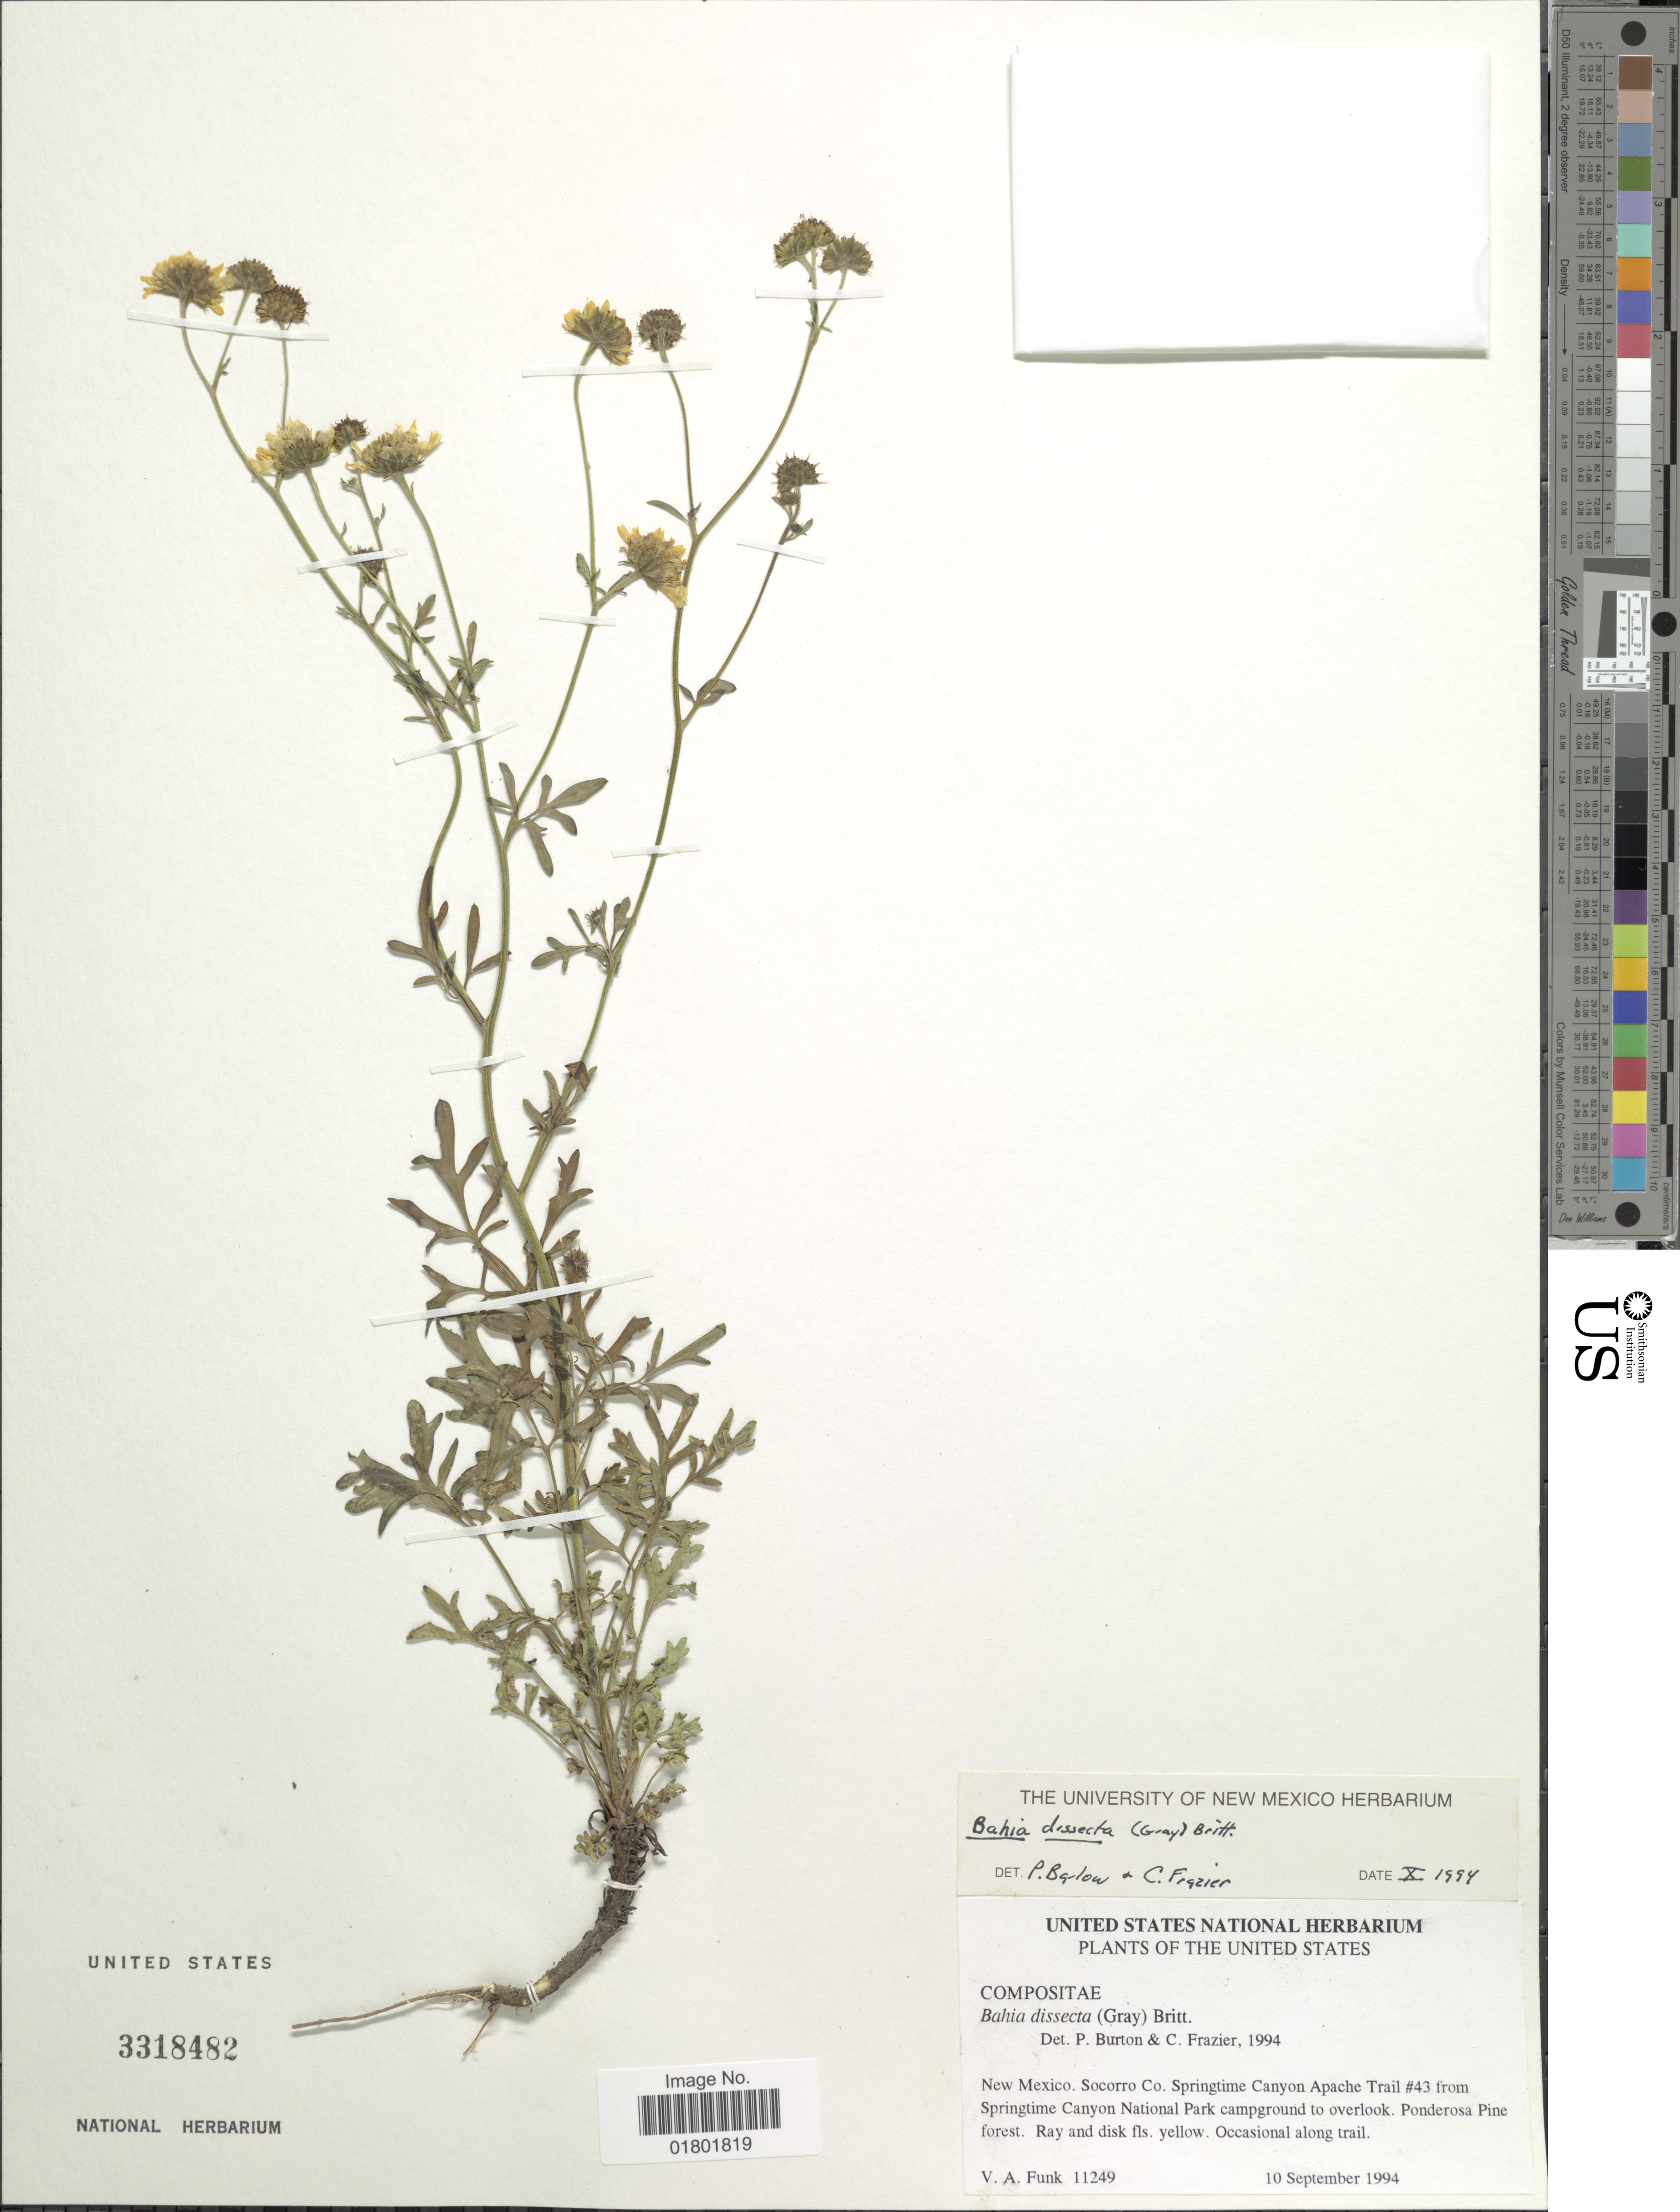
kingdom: Plantae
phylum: Tracheophyta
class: Magnoliopsida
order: Asterales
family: Asteraceae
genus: Bahia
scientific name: Bahia dissecta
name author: (A. Gray) Britton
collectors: V. Funk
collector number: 11249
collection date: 1994-09-10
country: United States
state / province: New Mexico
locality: Socorro, Co., Springtime Canyon Apache Trail #43 from springtime Canyon National Park campground to overlook, Ponderosa Pine forest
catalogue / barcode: US 3318482